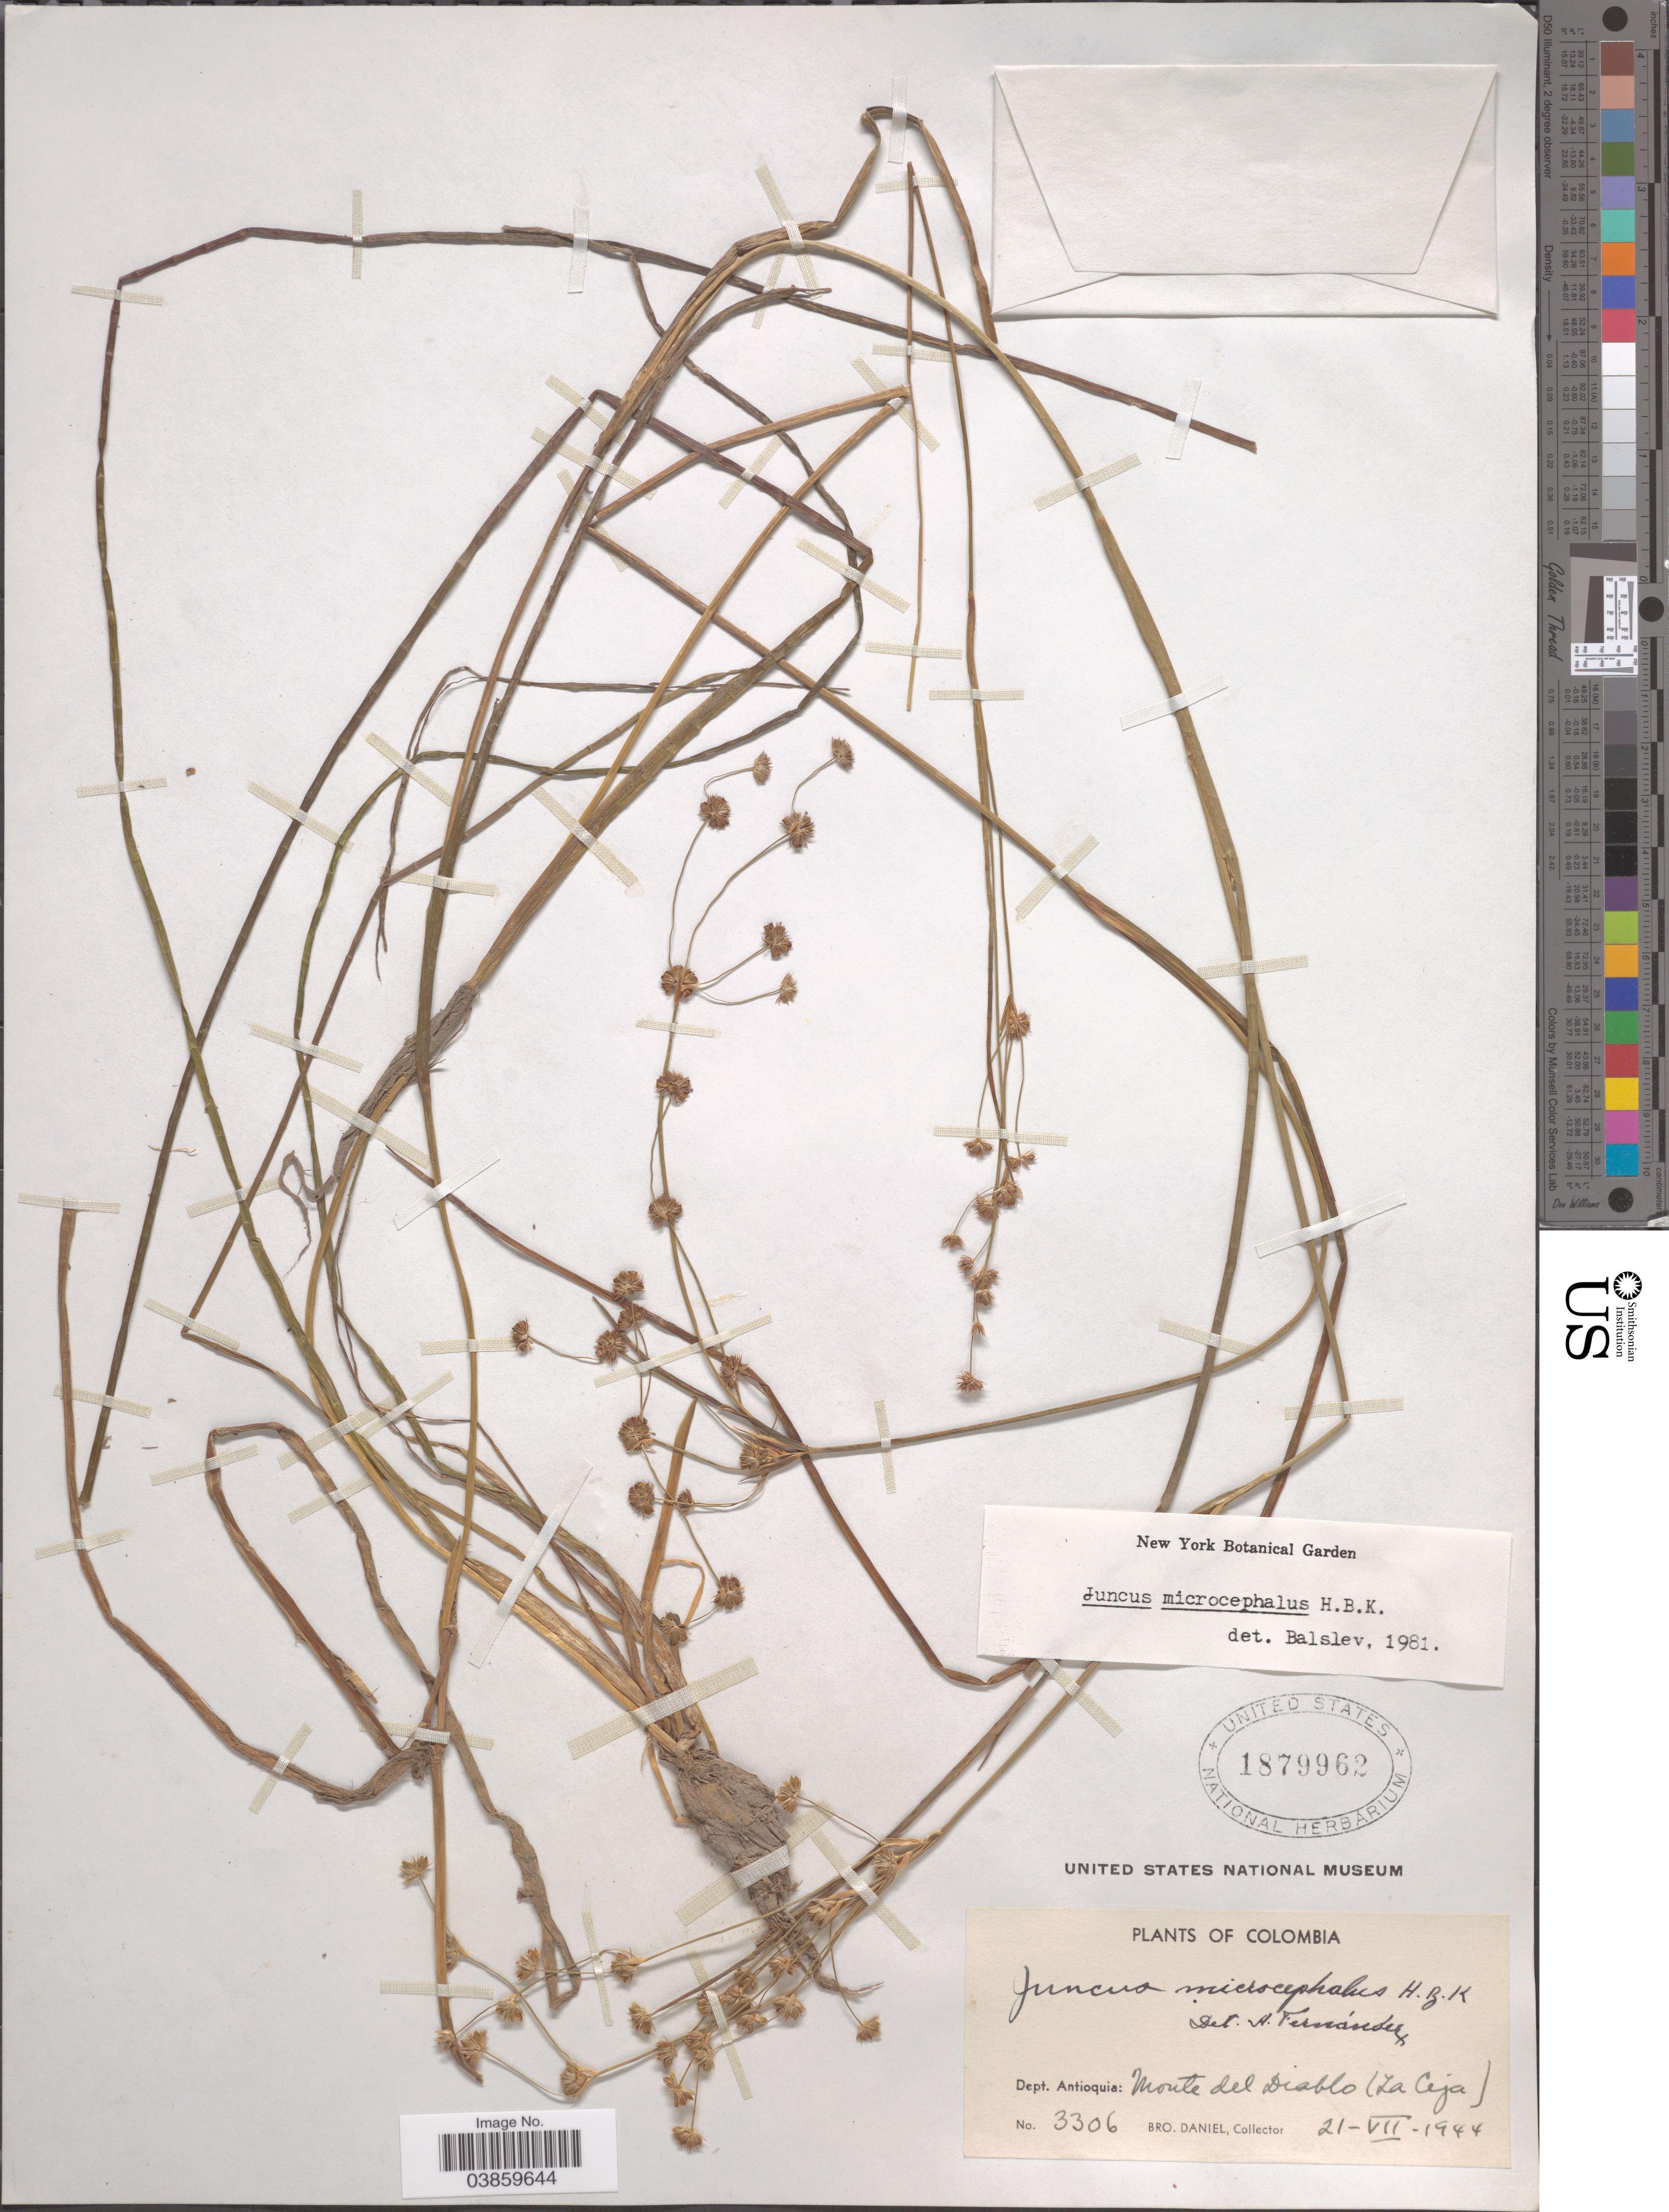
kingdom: Plantae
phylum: Tracheophyta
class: Liliopsida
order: Poales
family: Juncaceae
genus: Juncus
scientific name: Juncus microcephalus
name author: Kunth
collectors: Bro. Daniel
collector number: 3306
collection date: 1944-07-21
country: Colombia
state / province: Antioquia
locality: Dept. Antioquia: Monte del Diablo (La Ceja).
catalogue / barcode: US 1879962